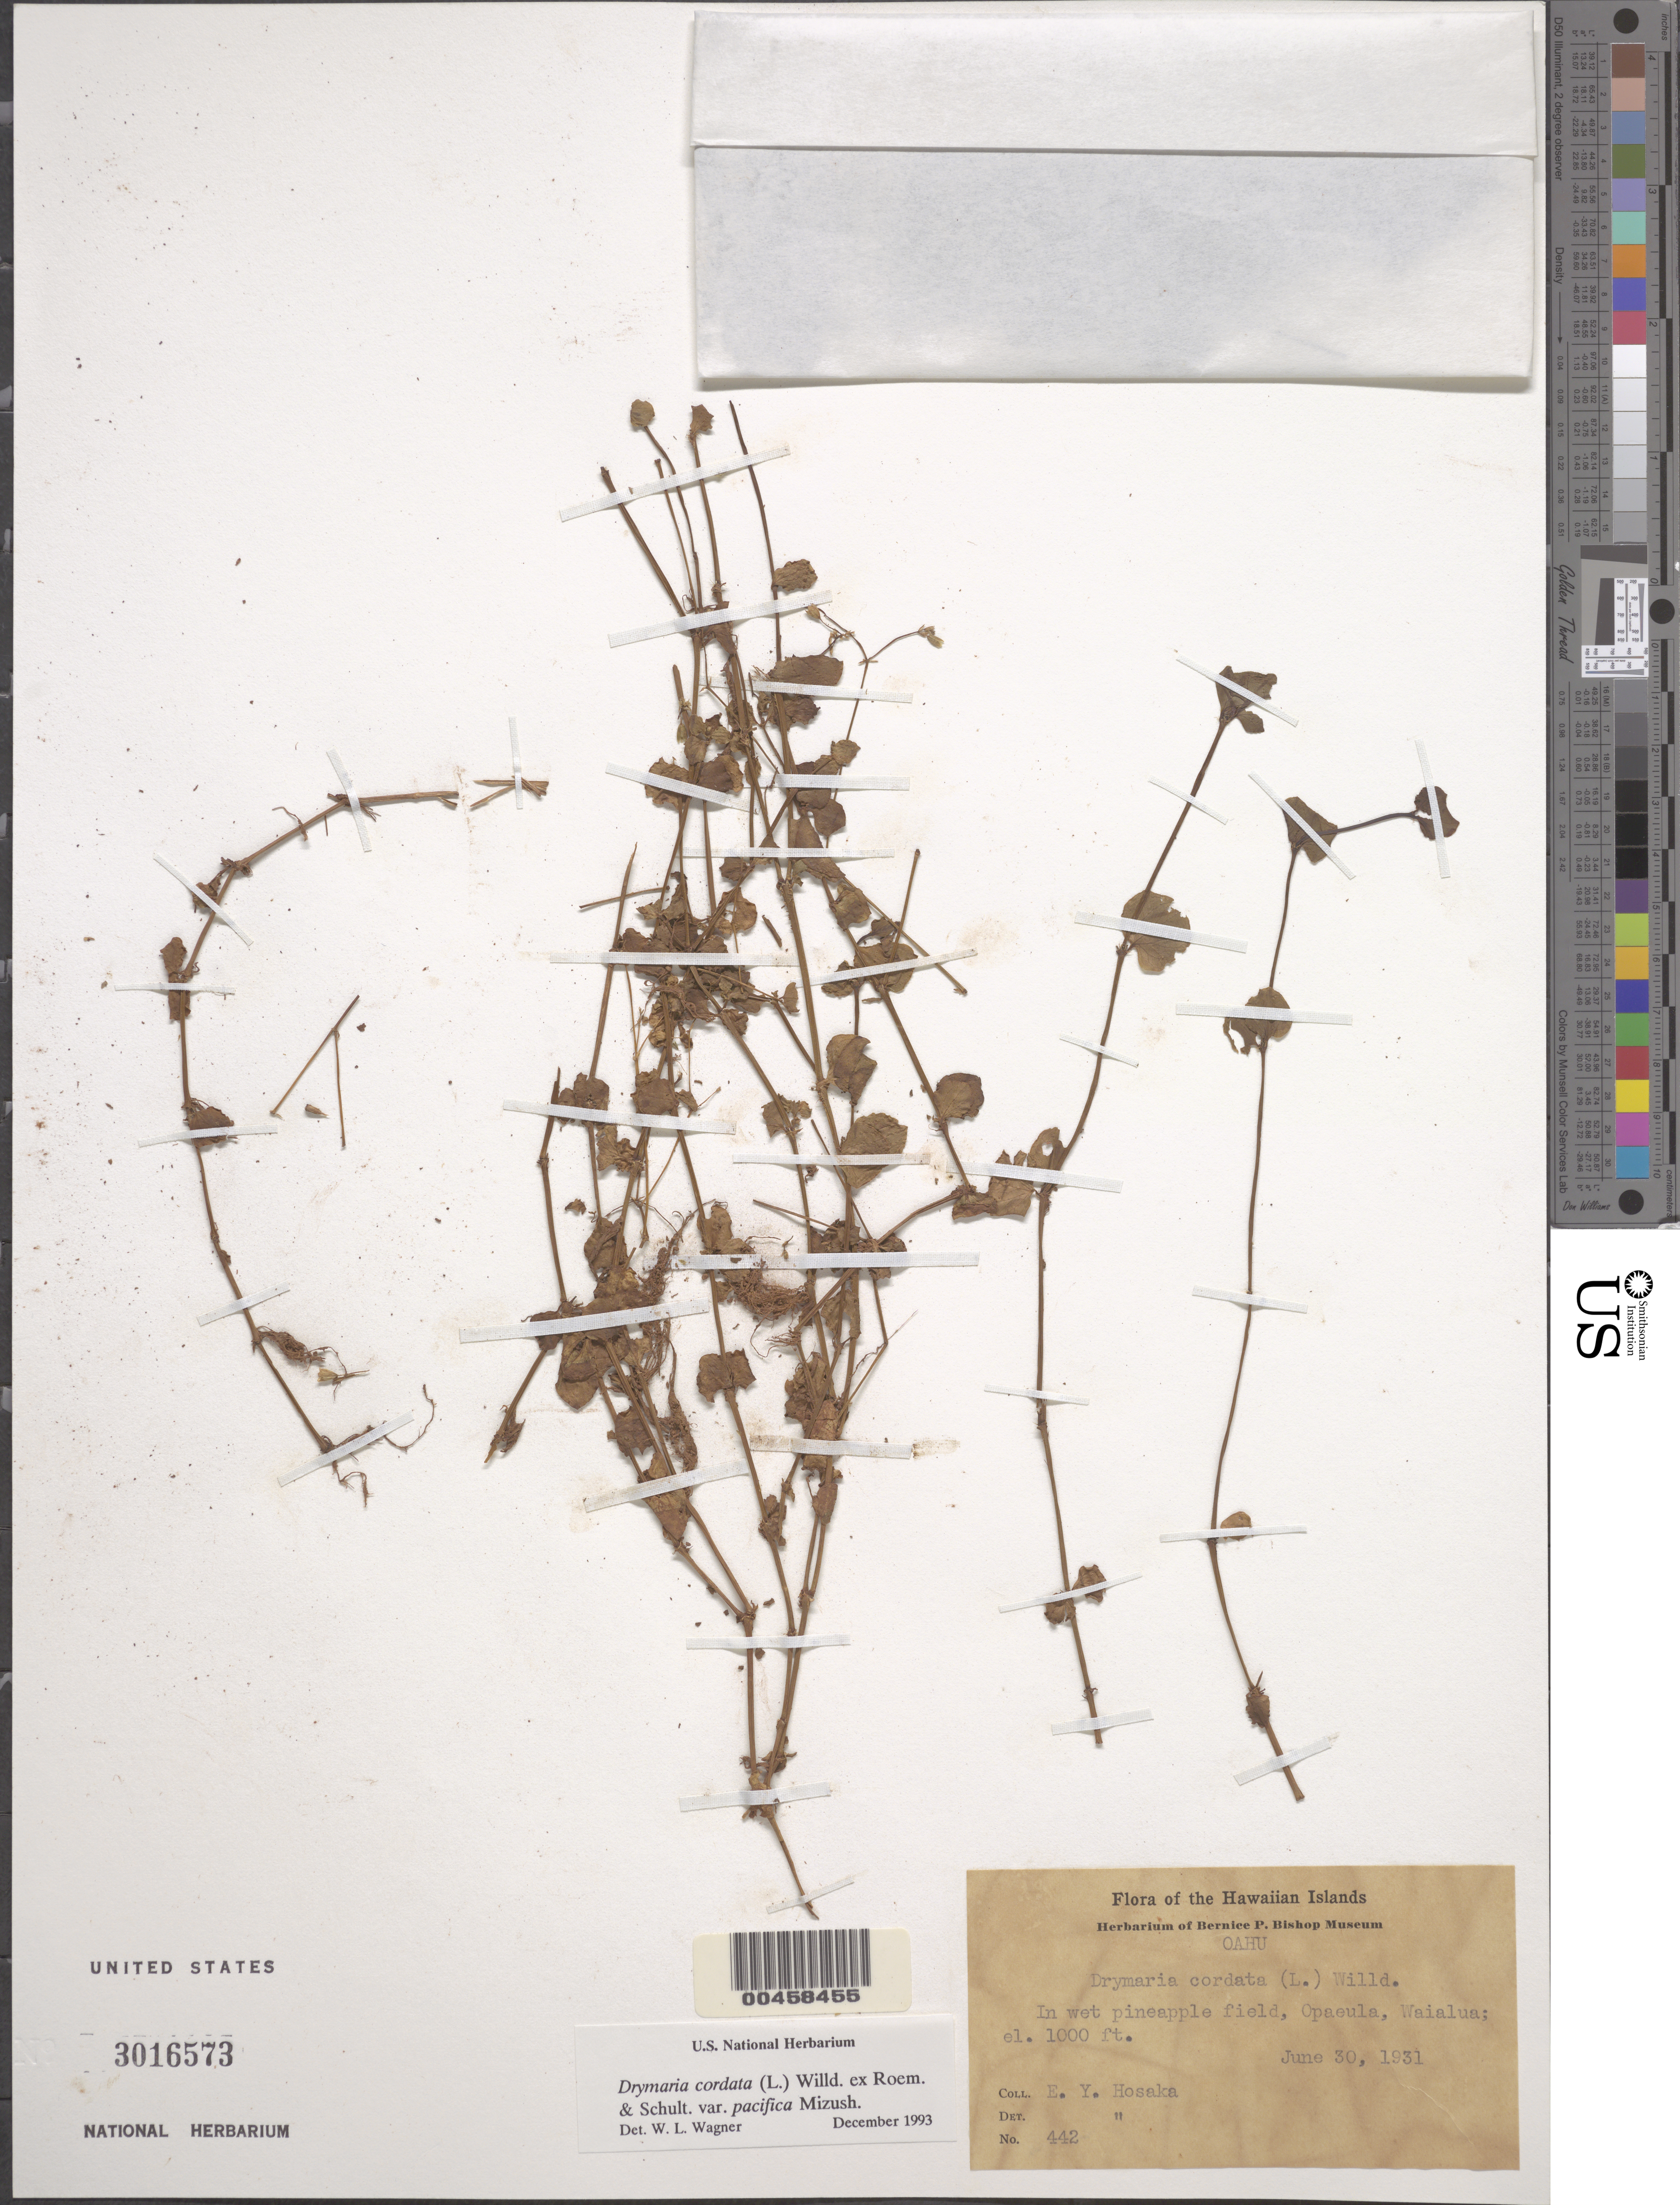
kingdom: Plantae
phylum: Tracheophyta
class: Magnoliopsida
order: Caryophyllales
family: Caryophyllaceae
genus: Drymaria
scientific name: Drymaria cordata var. pacifica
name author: M. Mizush.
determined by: Wagner, W. L., (BOT), Smithsonian Institution - National Museum of Natural History (UNITED STATES)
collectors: E. Y. Hosaka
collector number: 442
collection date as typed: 30 Jun 1931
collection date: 1931-06-30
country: United States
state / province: Hawaii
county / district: Honolulu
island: Oahu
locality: Opaeula, Waialua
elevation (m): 305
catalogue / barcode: US 3016573